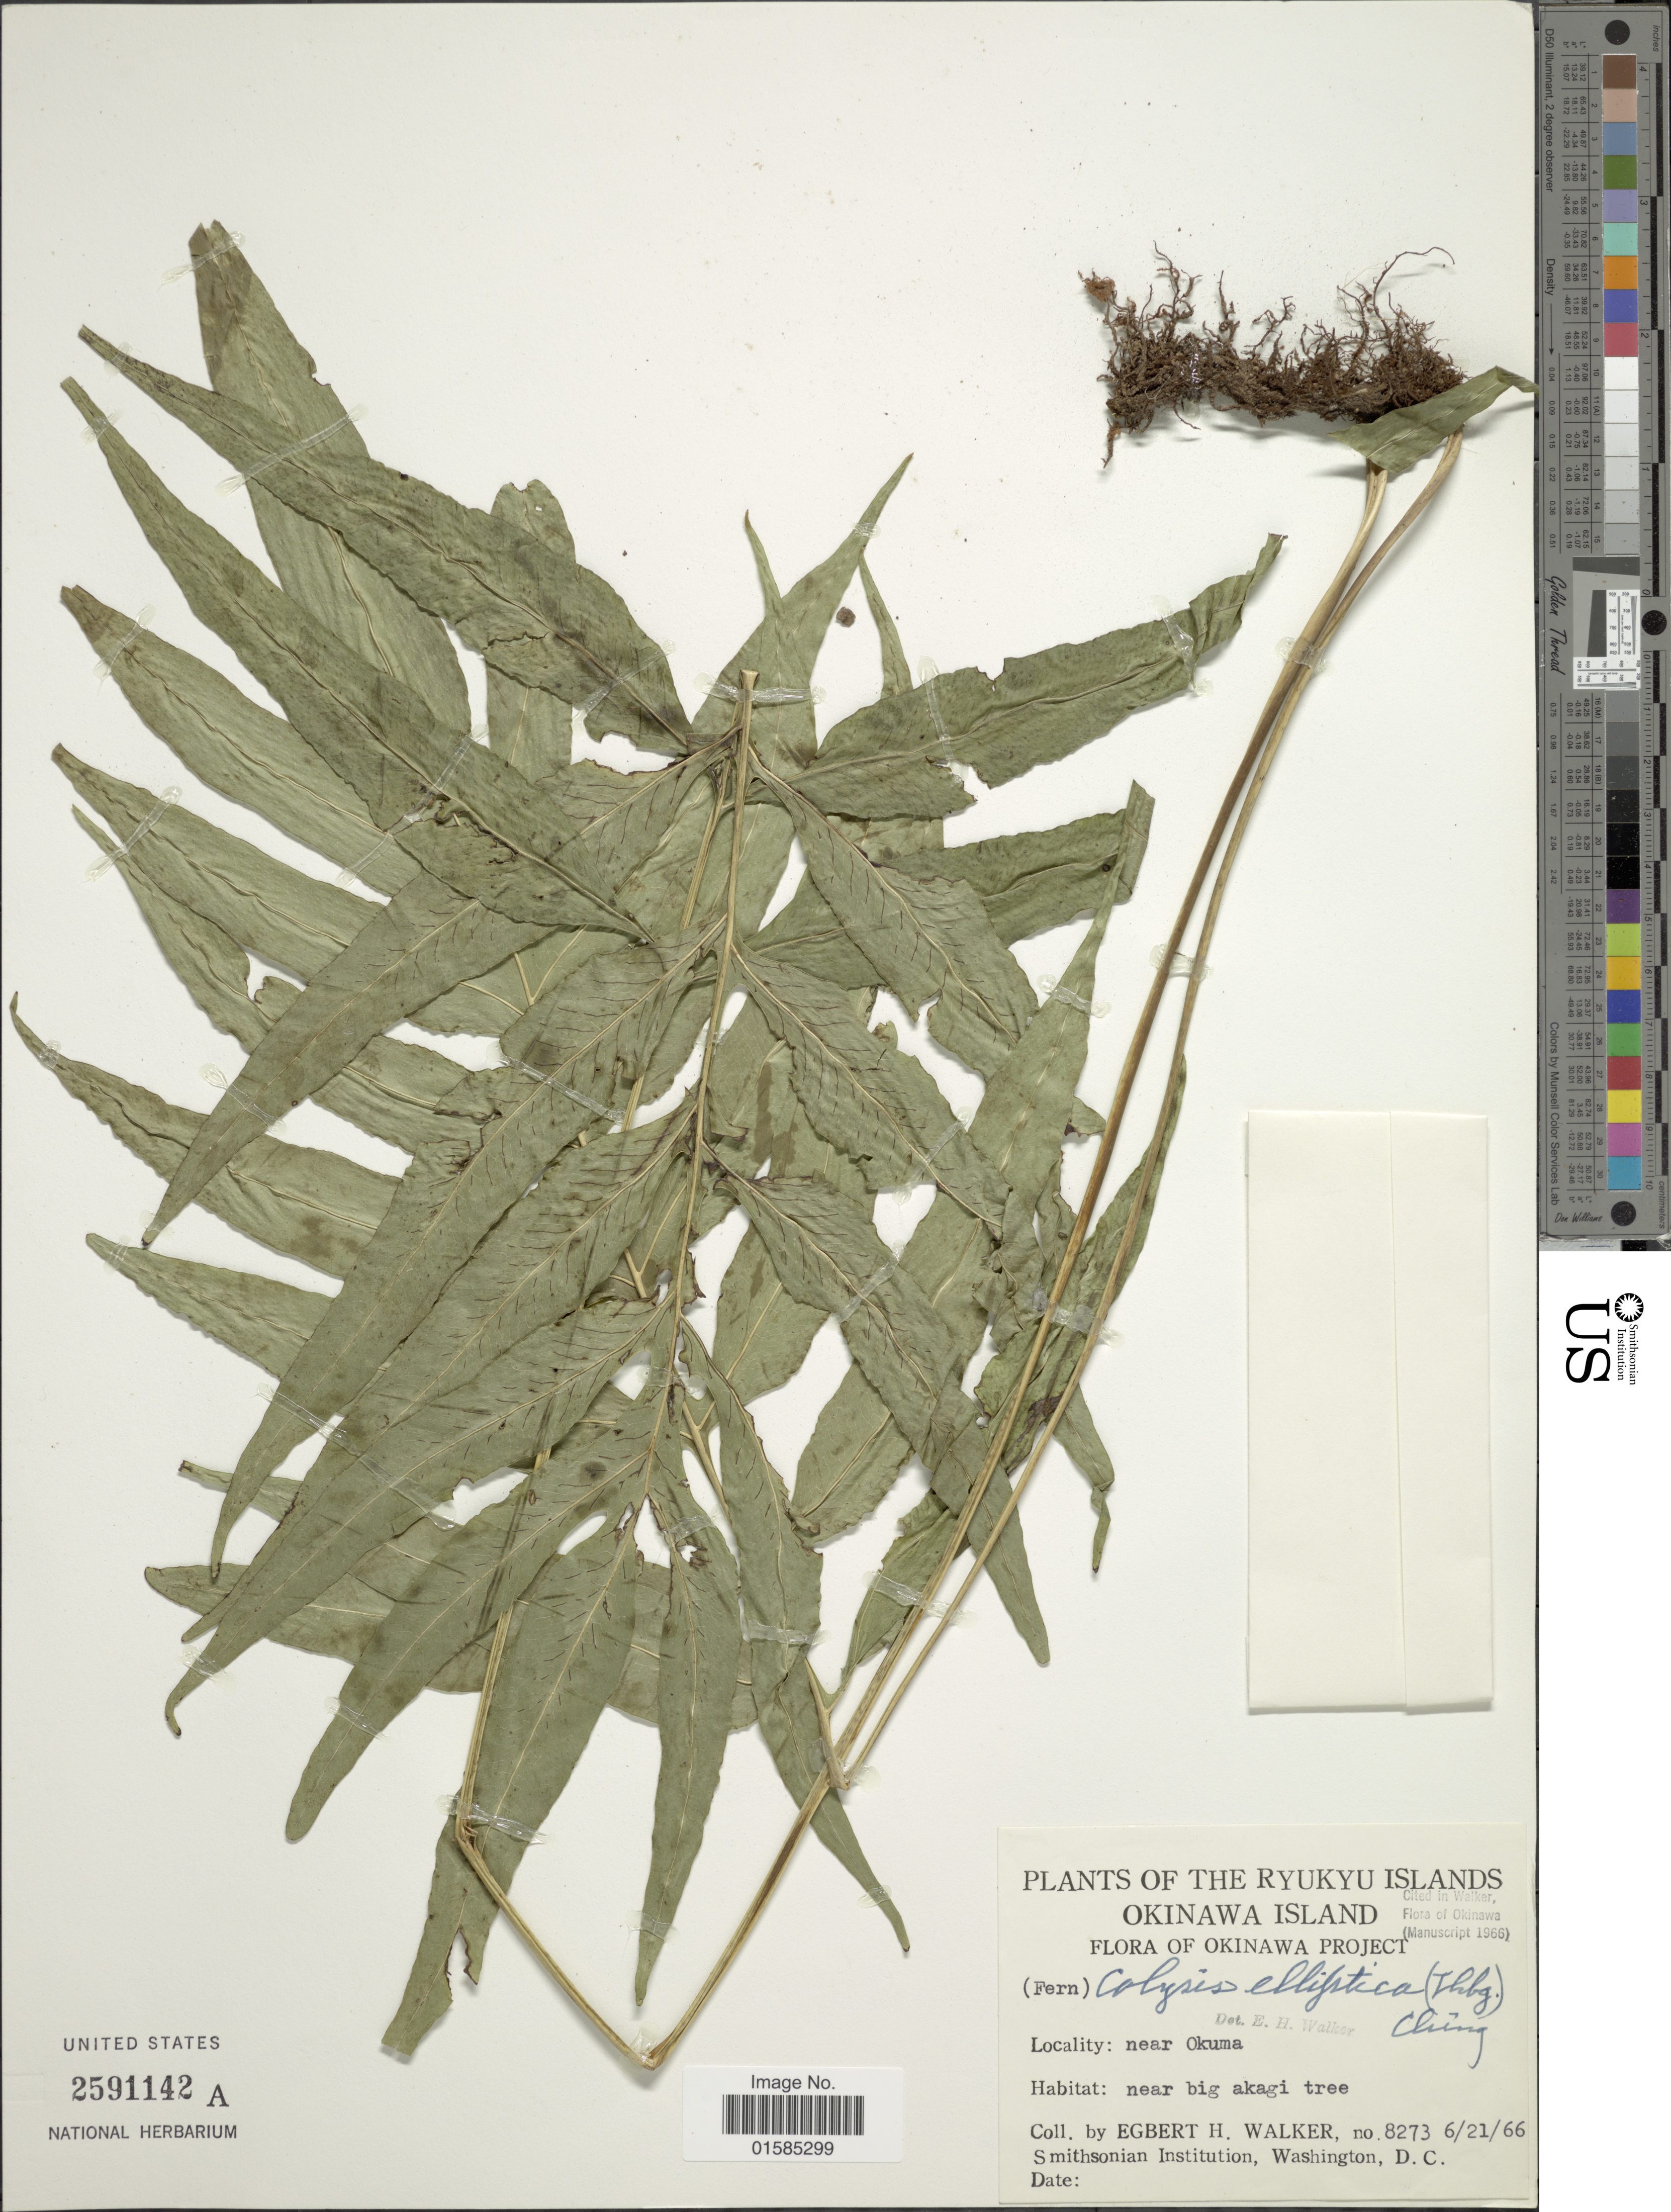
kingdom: Plantae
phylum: Tracheophyta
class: Polypodiopsida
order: Polypodiales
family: Polypodiaceae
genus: Leptochilus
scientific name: Leptochilus ellipticus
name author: (Thunb.) Noot.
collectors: E. H. Walker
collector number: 8273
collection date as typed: Transcribed d/m/y: 21/6/66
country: Japan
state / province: Okinawa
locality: Ryukyu Islands, Okinawa Island, near Okuma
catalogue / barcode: US 2591142A